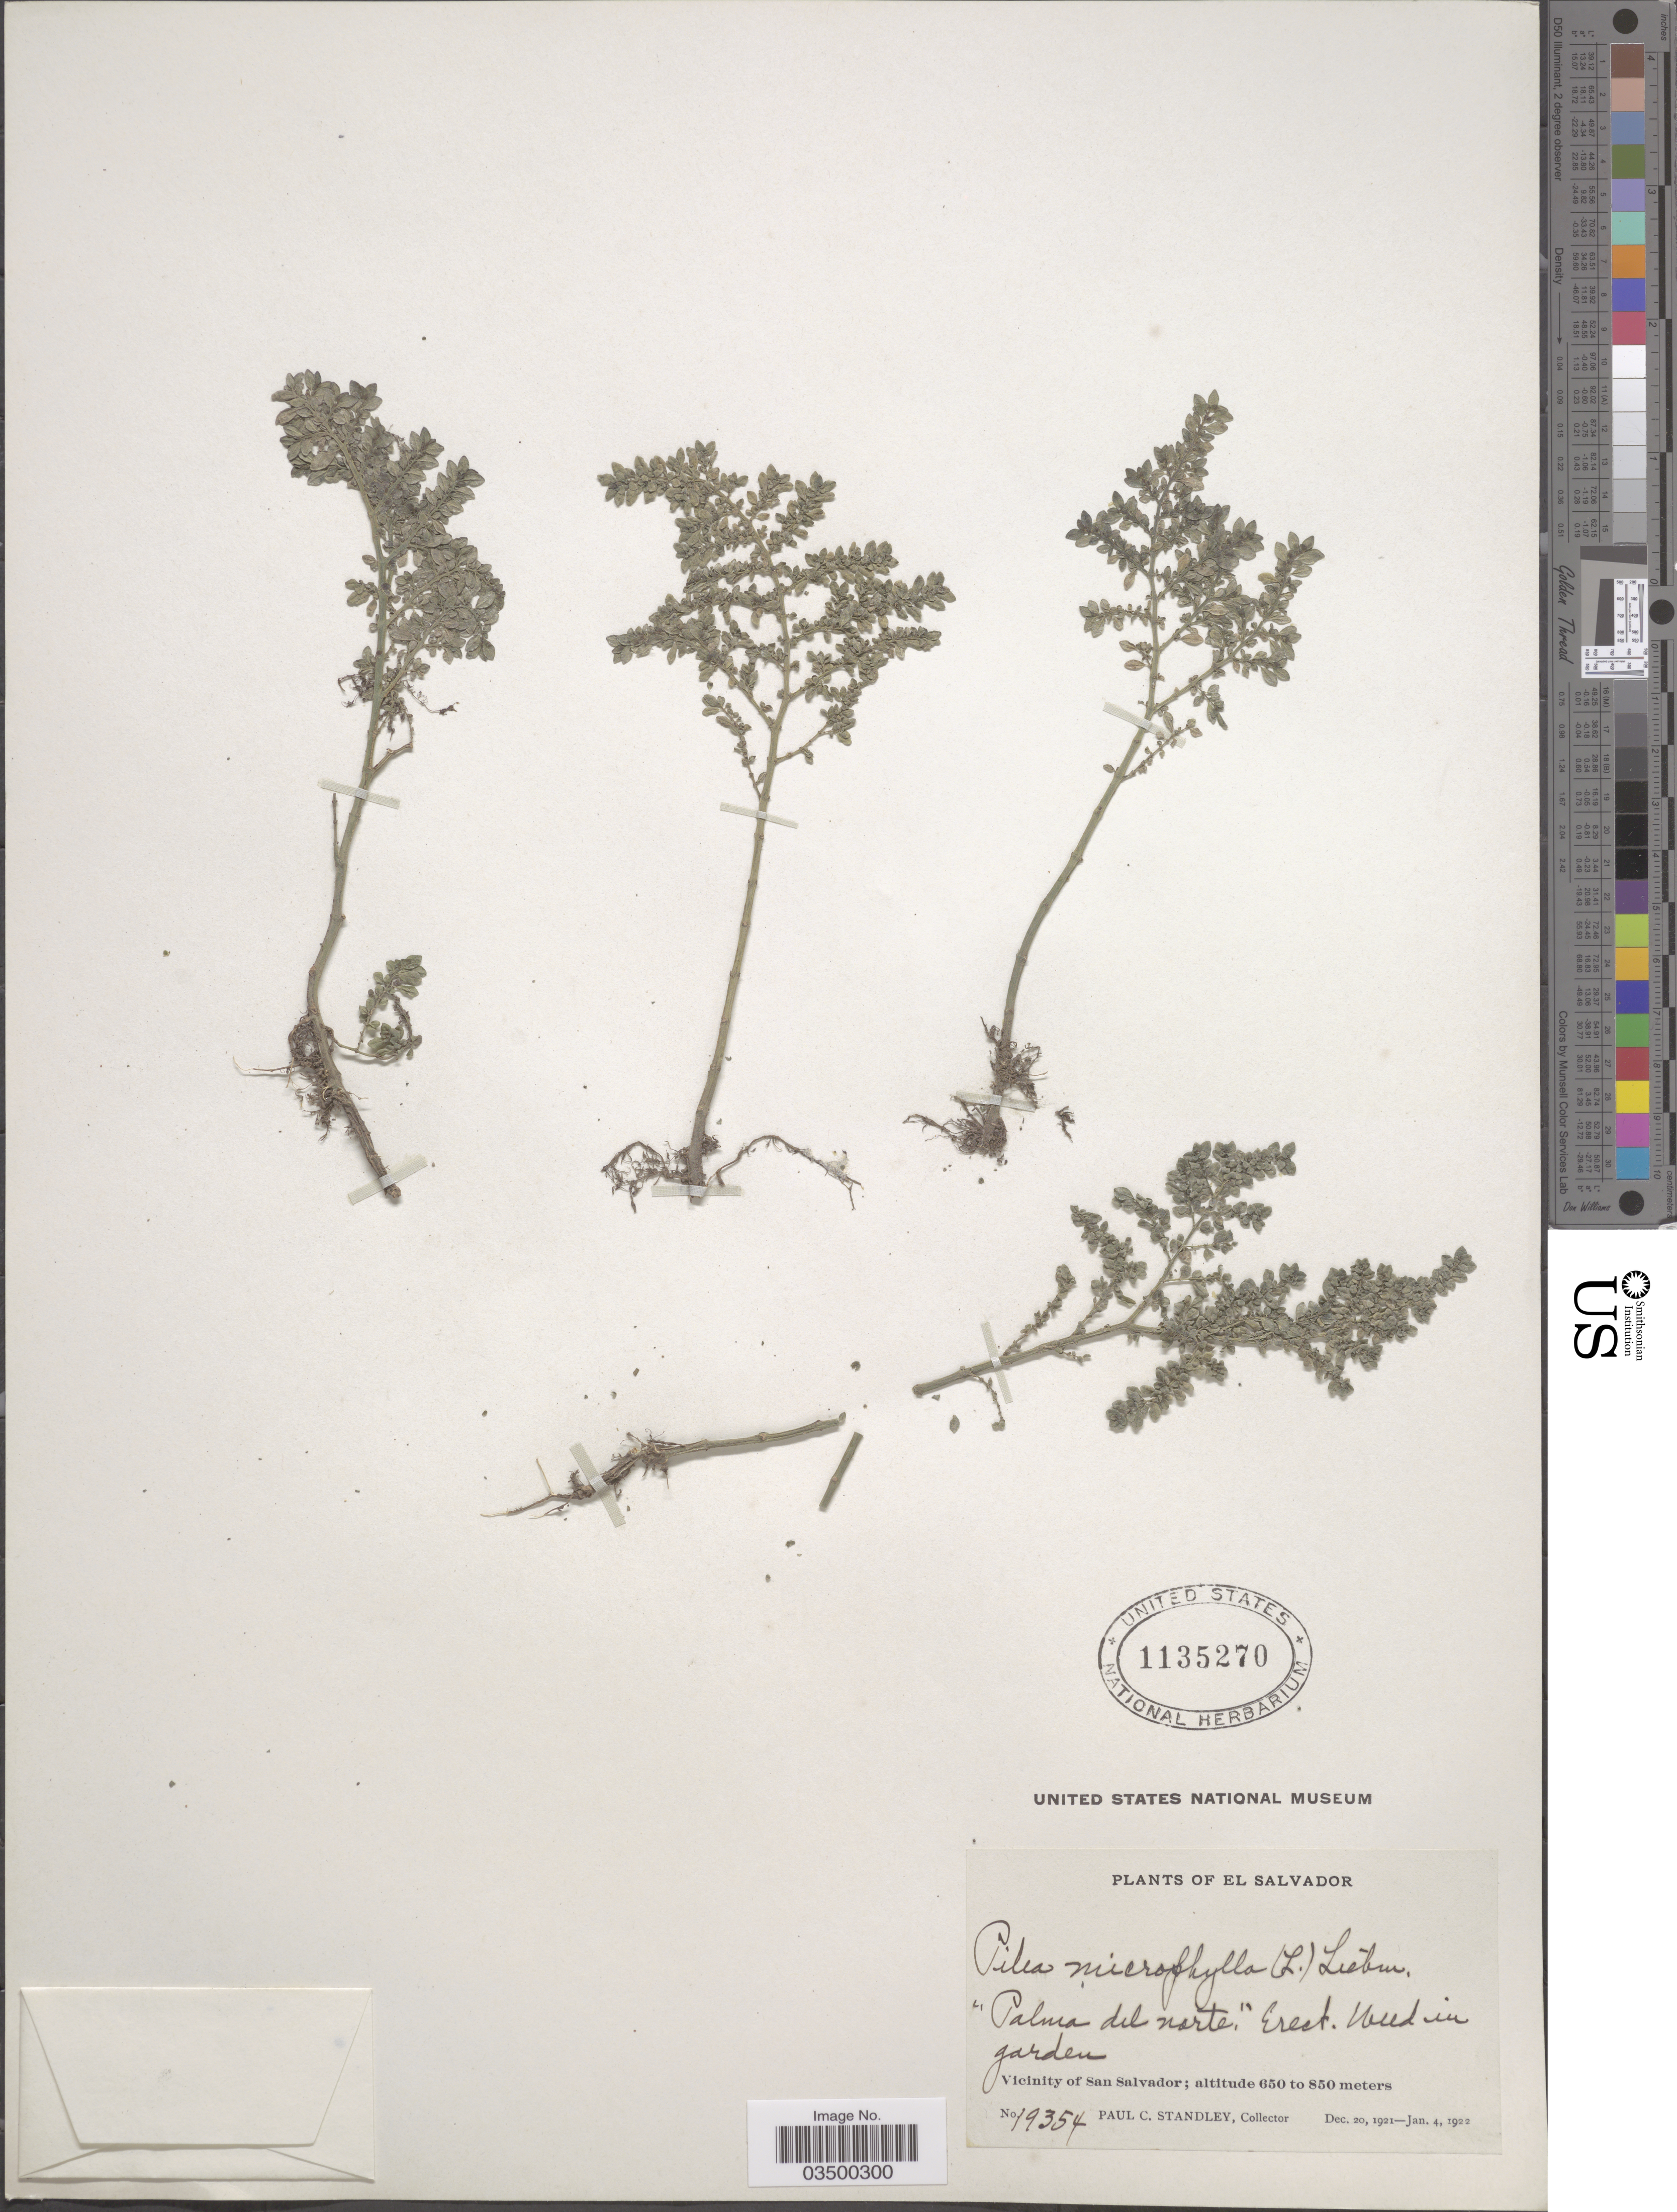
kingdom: Plantae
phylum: Tracheophyta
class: Magnoliopsida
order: Rosales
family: Urticaceae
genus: Pilea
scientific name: Pilea microphylla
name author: (L.) Liebm.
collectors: P. C. Standley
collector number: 19354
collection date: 1921-12-20/1922-01-04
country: El Salvador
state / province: San Salvador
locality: Vicinity of San Salvador.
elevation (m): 650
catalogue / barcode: US 1135270